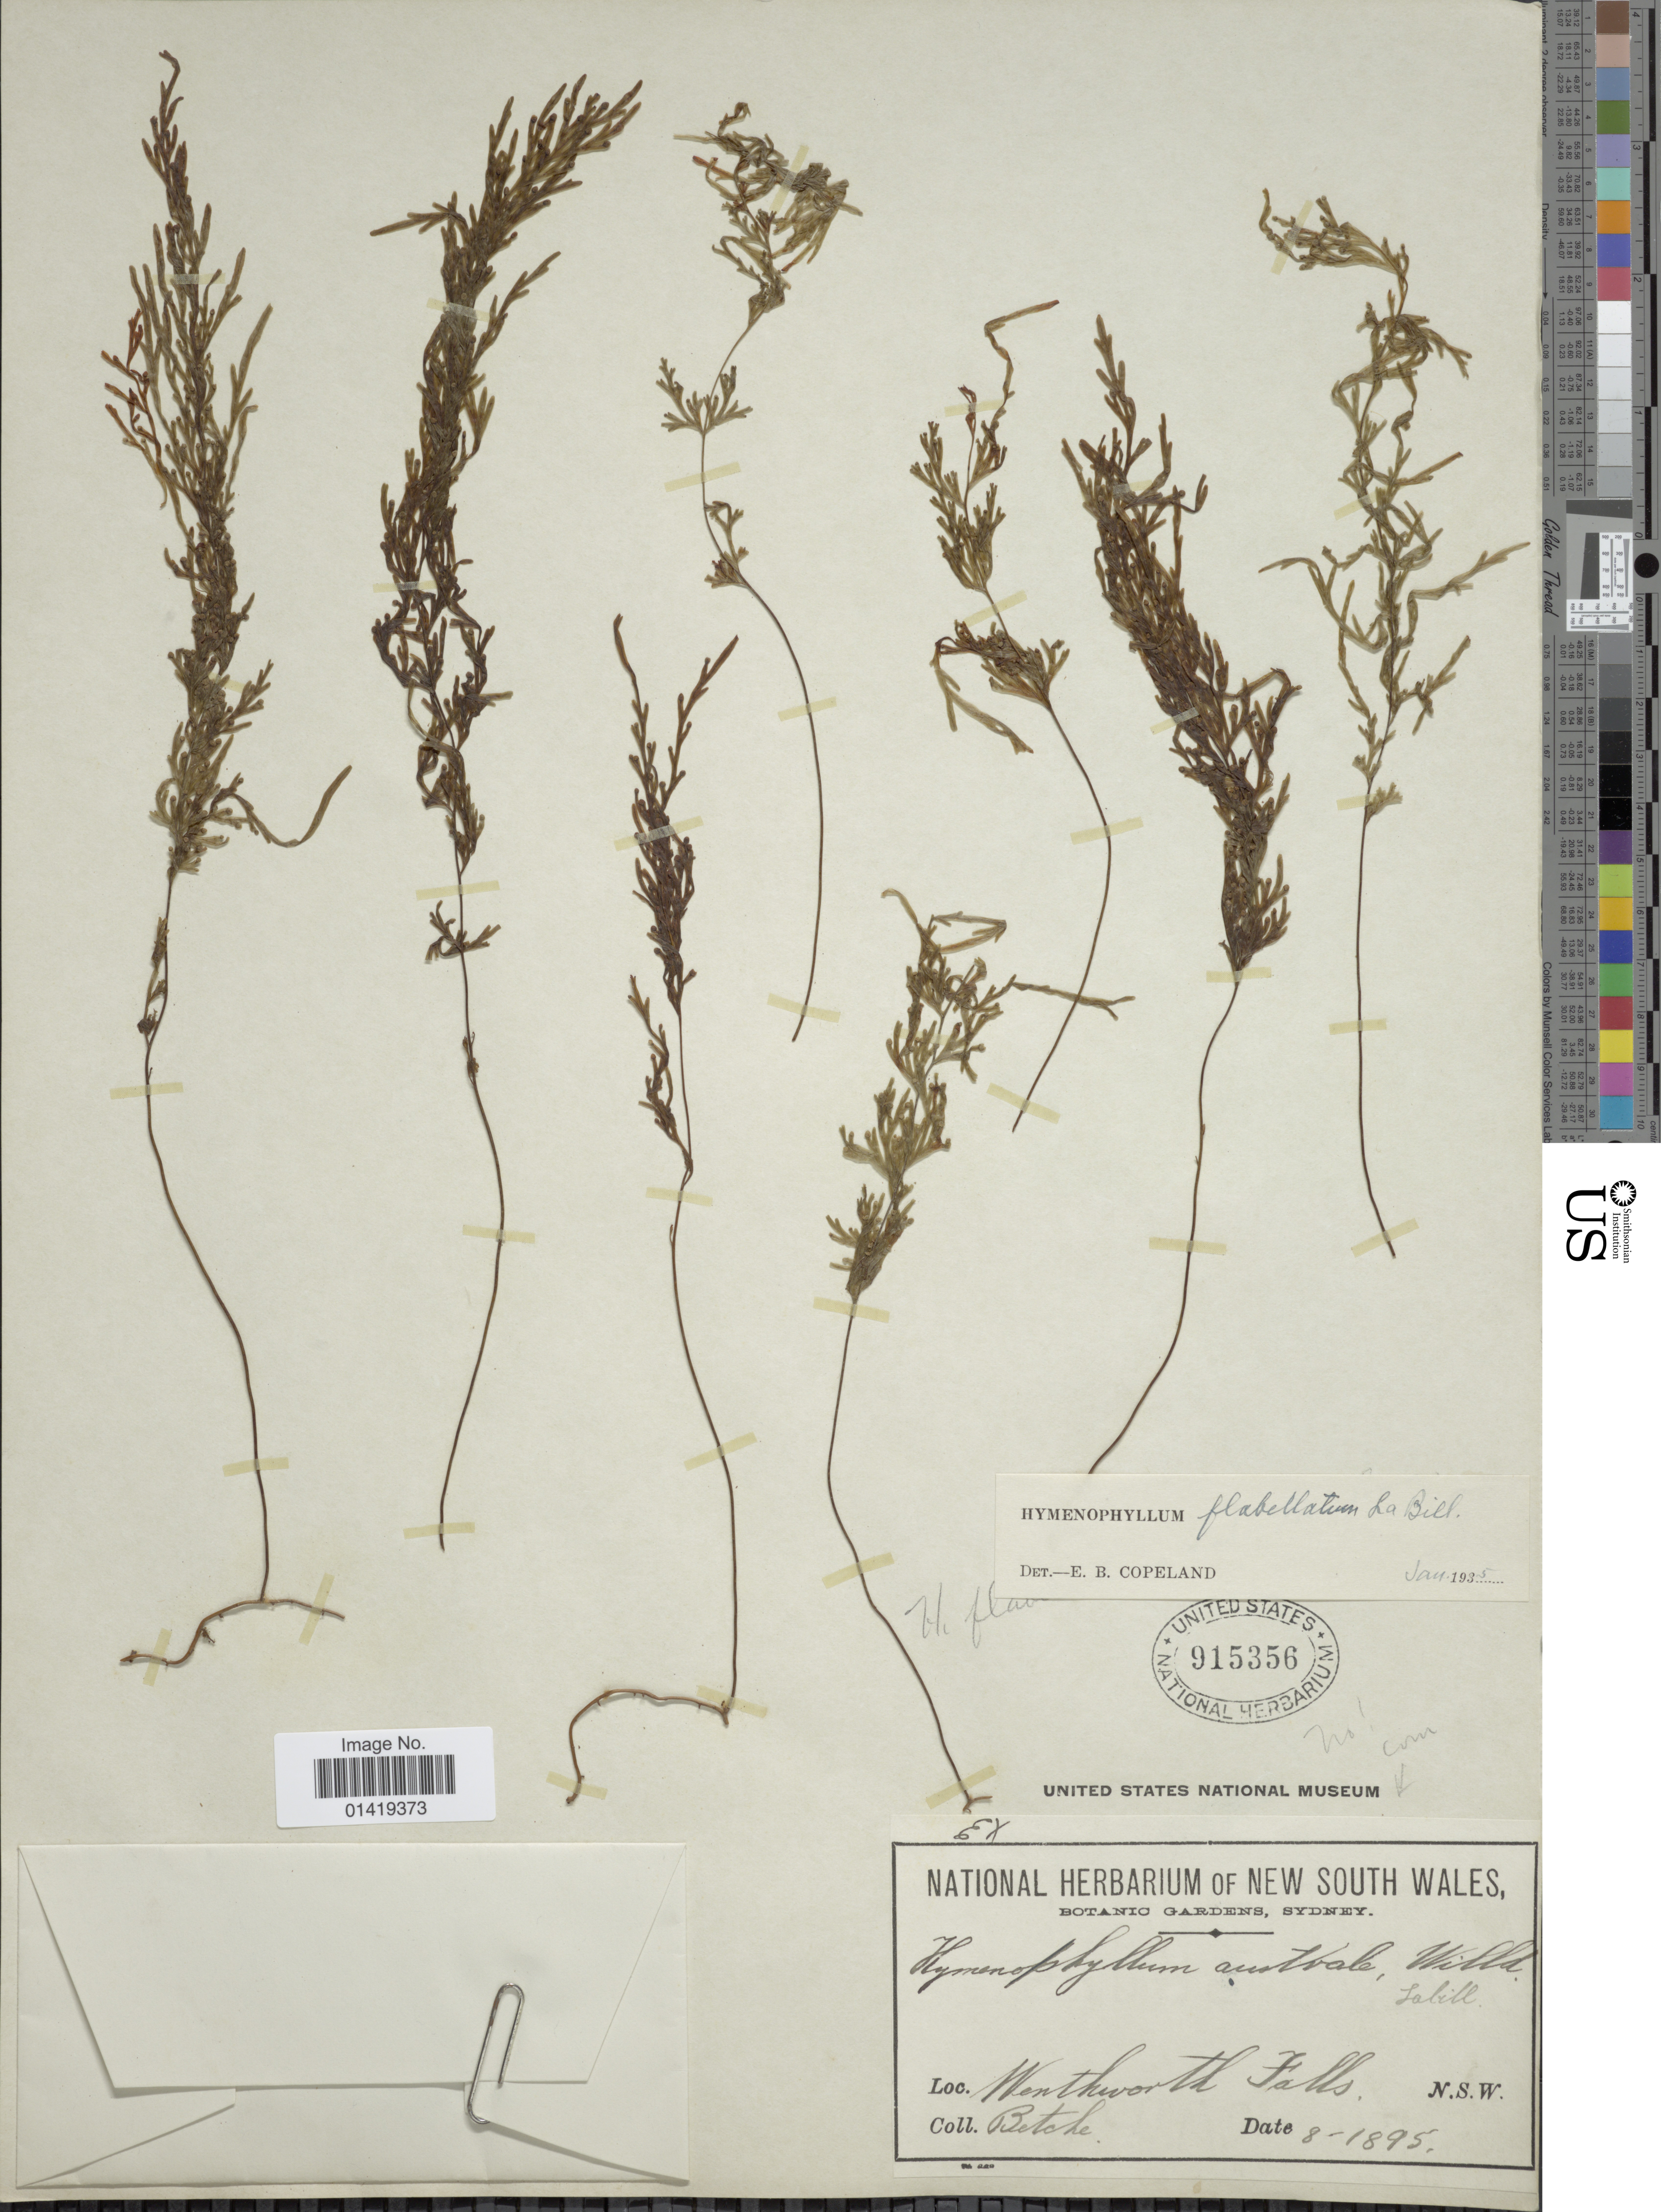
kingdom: Plantae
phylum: Tracheophyta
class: Polypodiopsida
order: Hymenophyllales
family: Hymenophyllaceae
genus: Hymenophyllum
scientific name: Hymenophyllum flabellatum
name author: Labill.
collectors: Betche.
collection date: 1895-08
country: Australia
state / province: New South Wales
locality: Wenthworth Falls, NSW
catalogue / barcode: US 915356